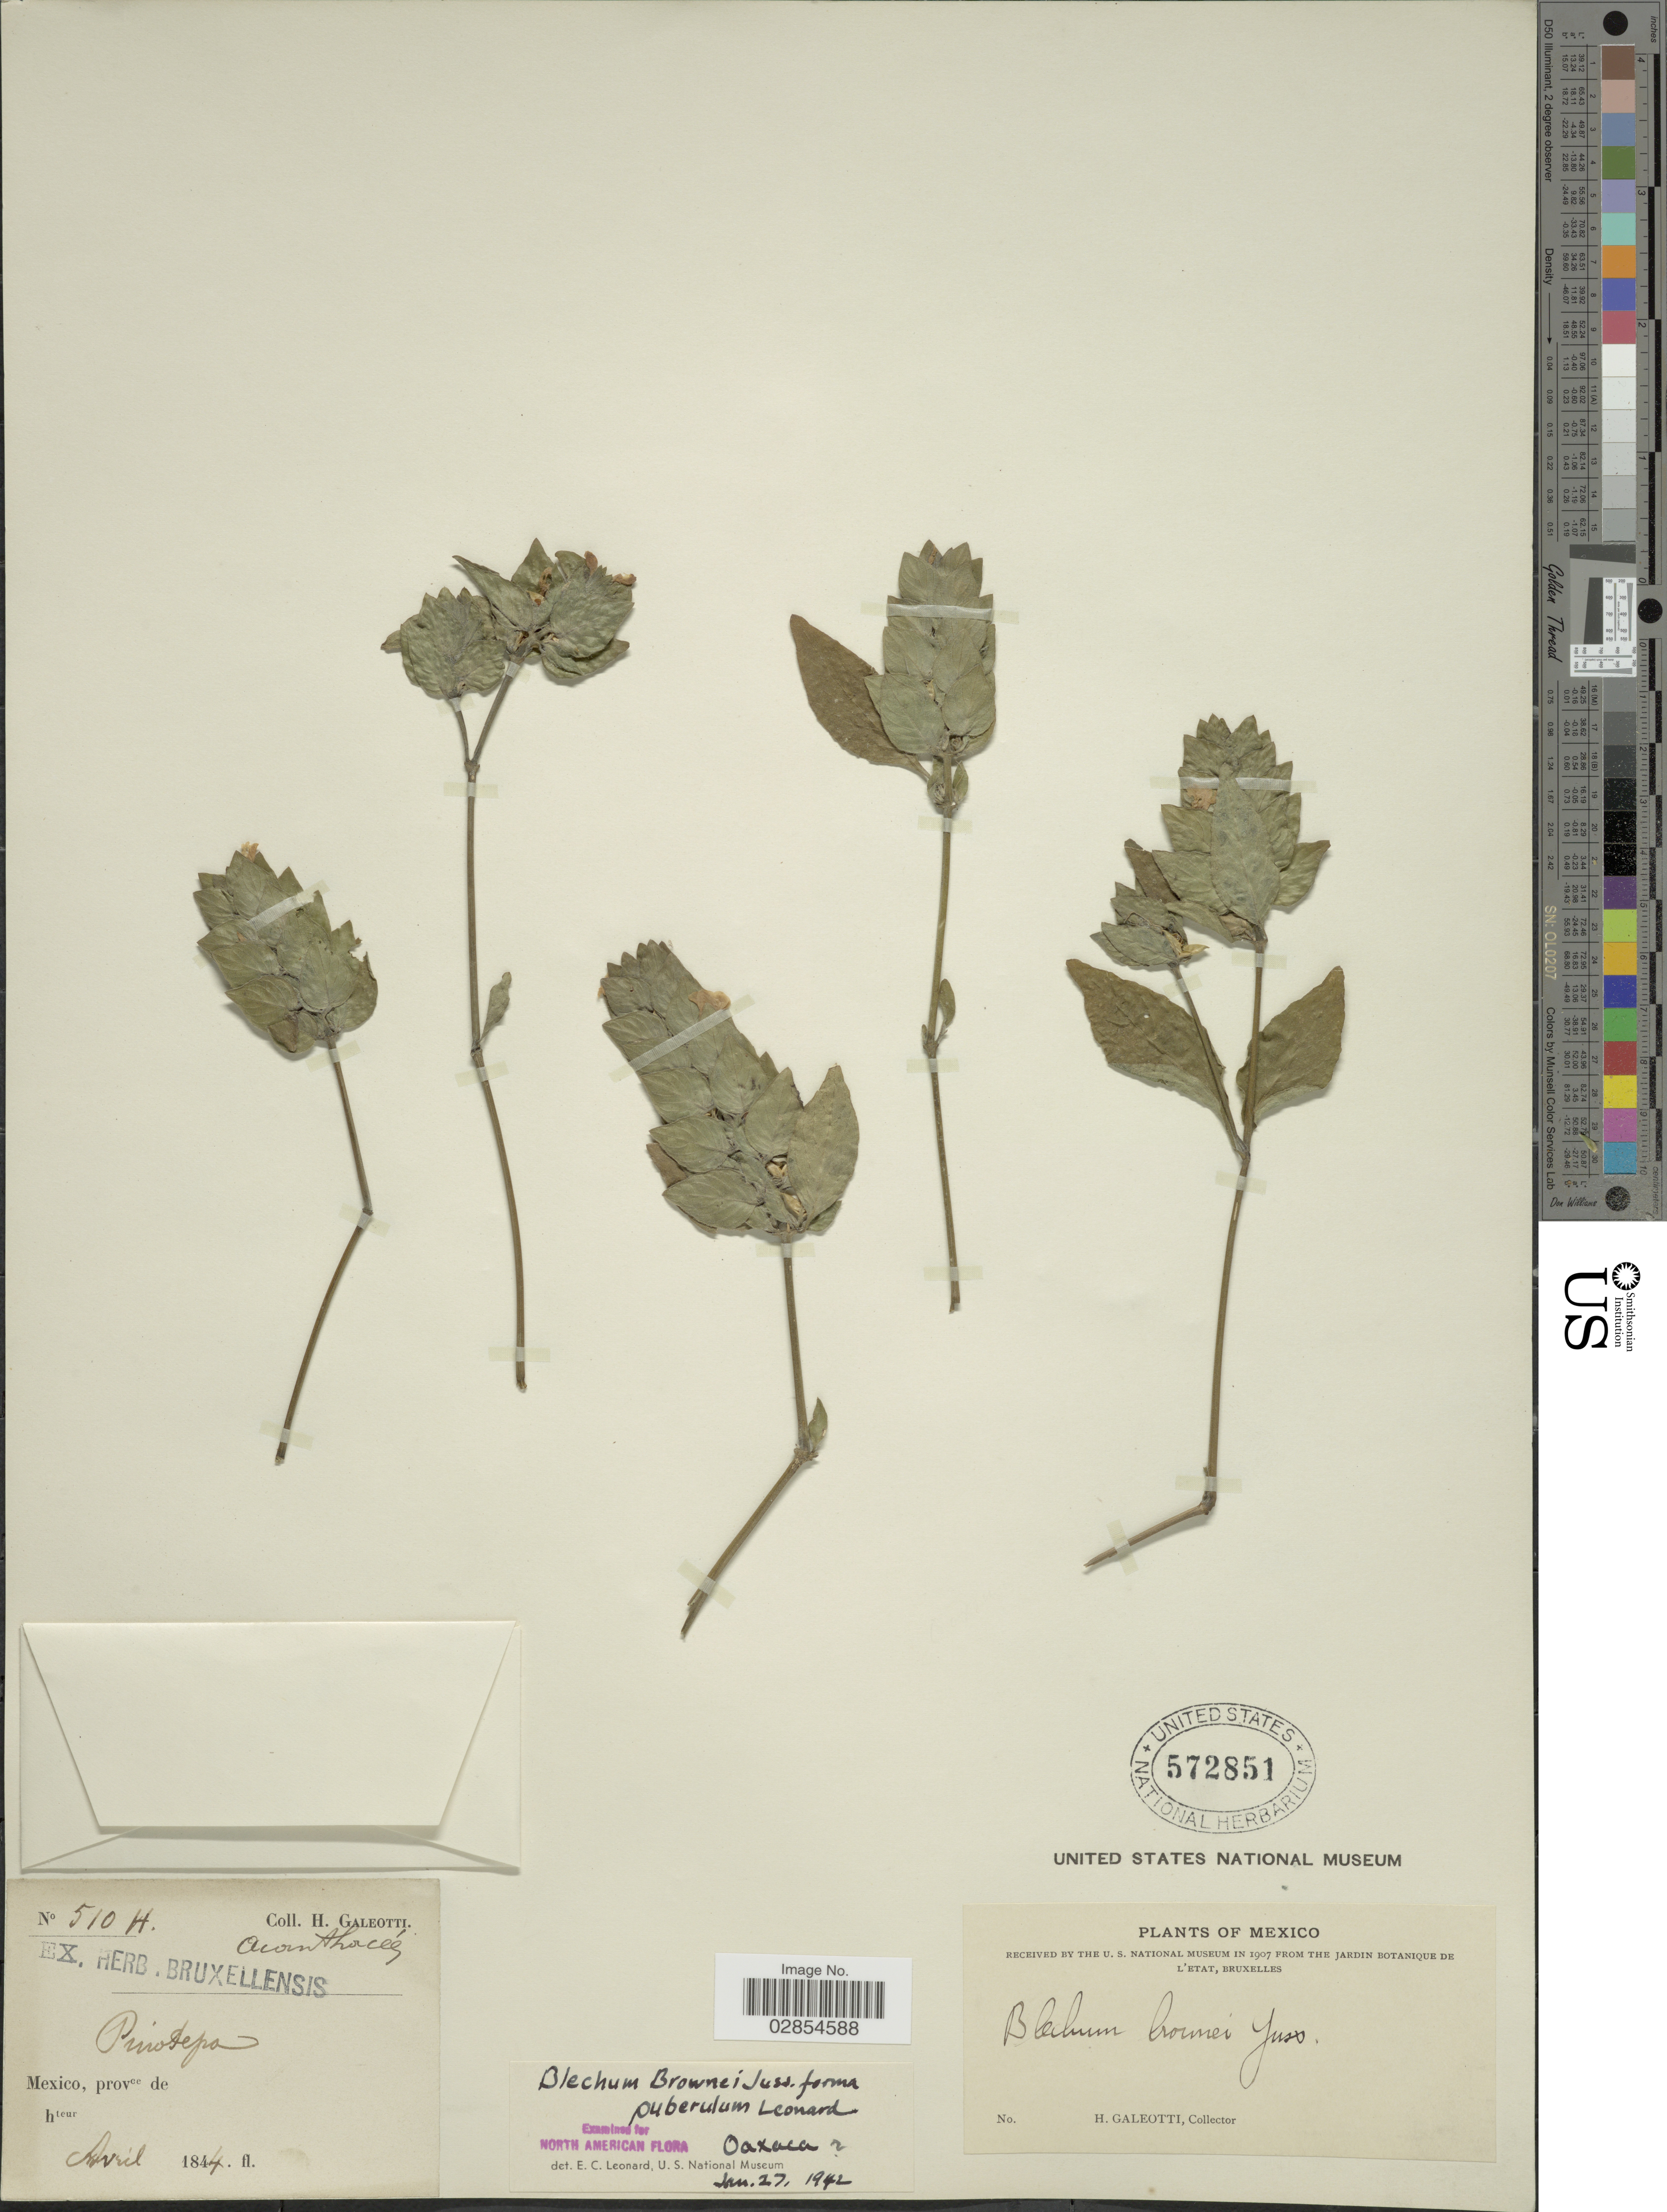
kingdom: Plantae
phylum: Tracheophyta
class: Magnoliopsida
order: Lamiales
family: Acanthaceae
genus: Blechum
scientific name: Blechum pyramidatum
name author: (Lam.) Urb.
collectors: H. G. Galeotti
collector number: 5104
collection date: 1844-04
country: Mexico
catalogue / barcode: US 572851